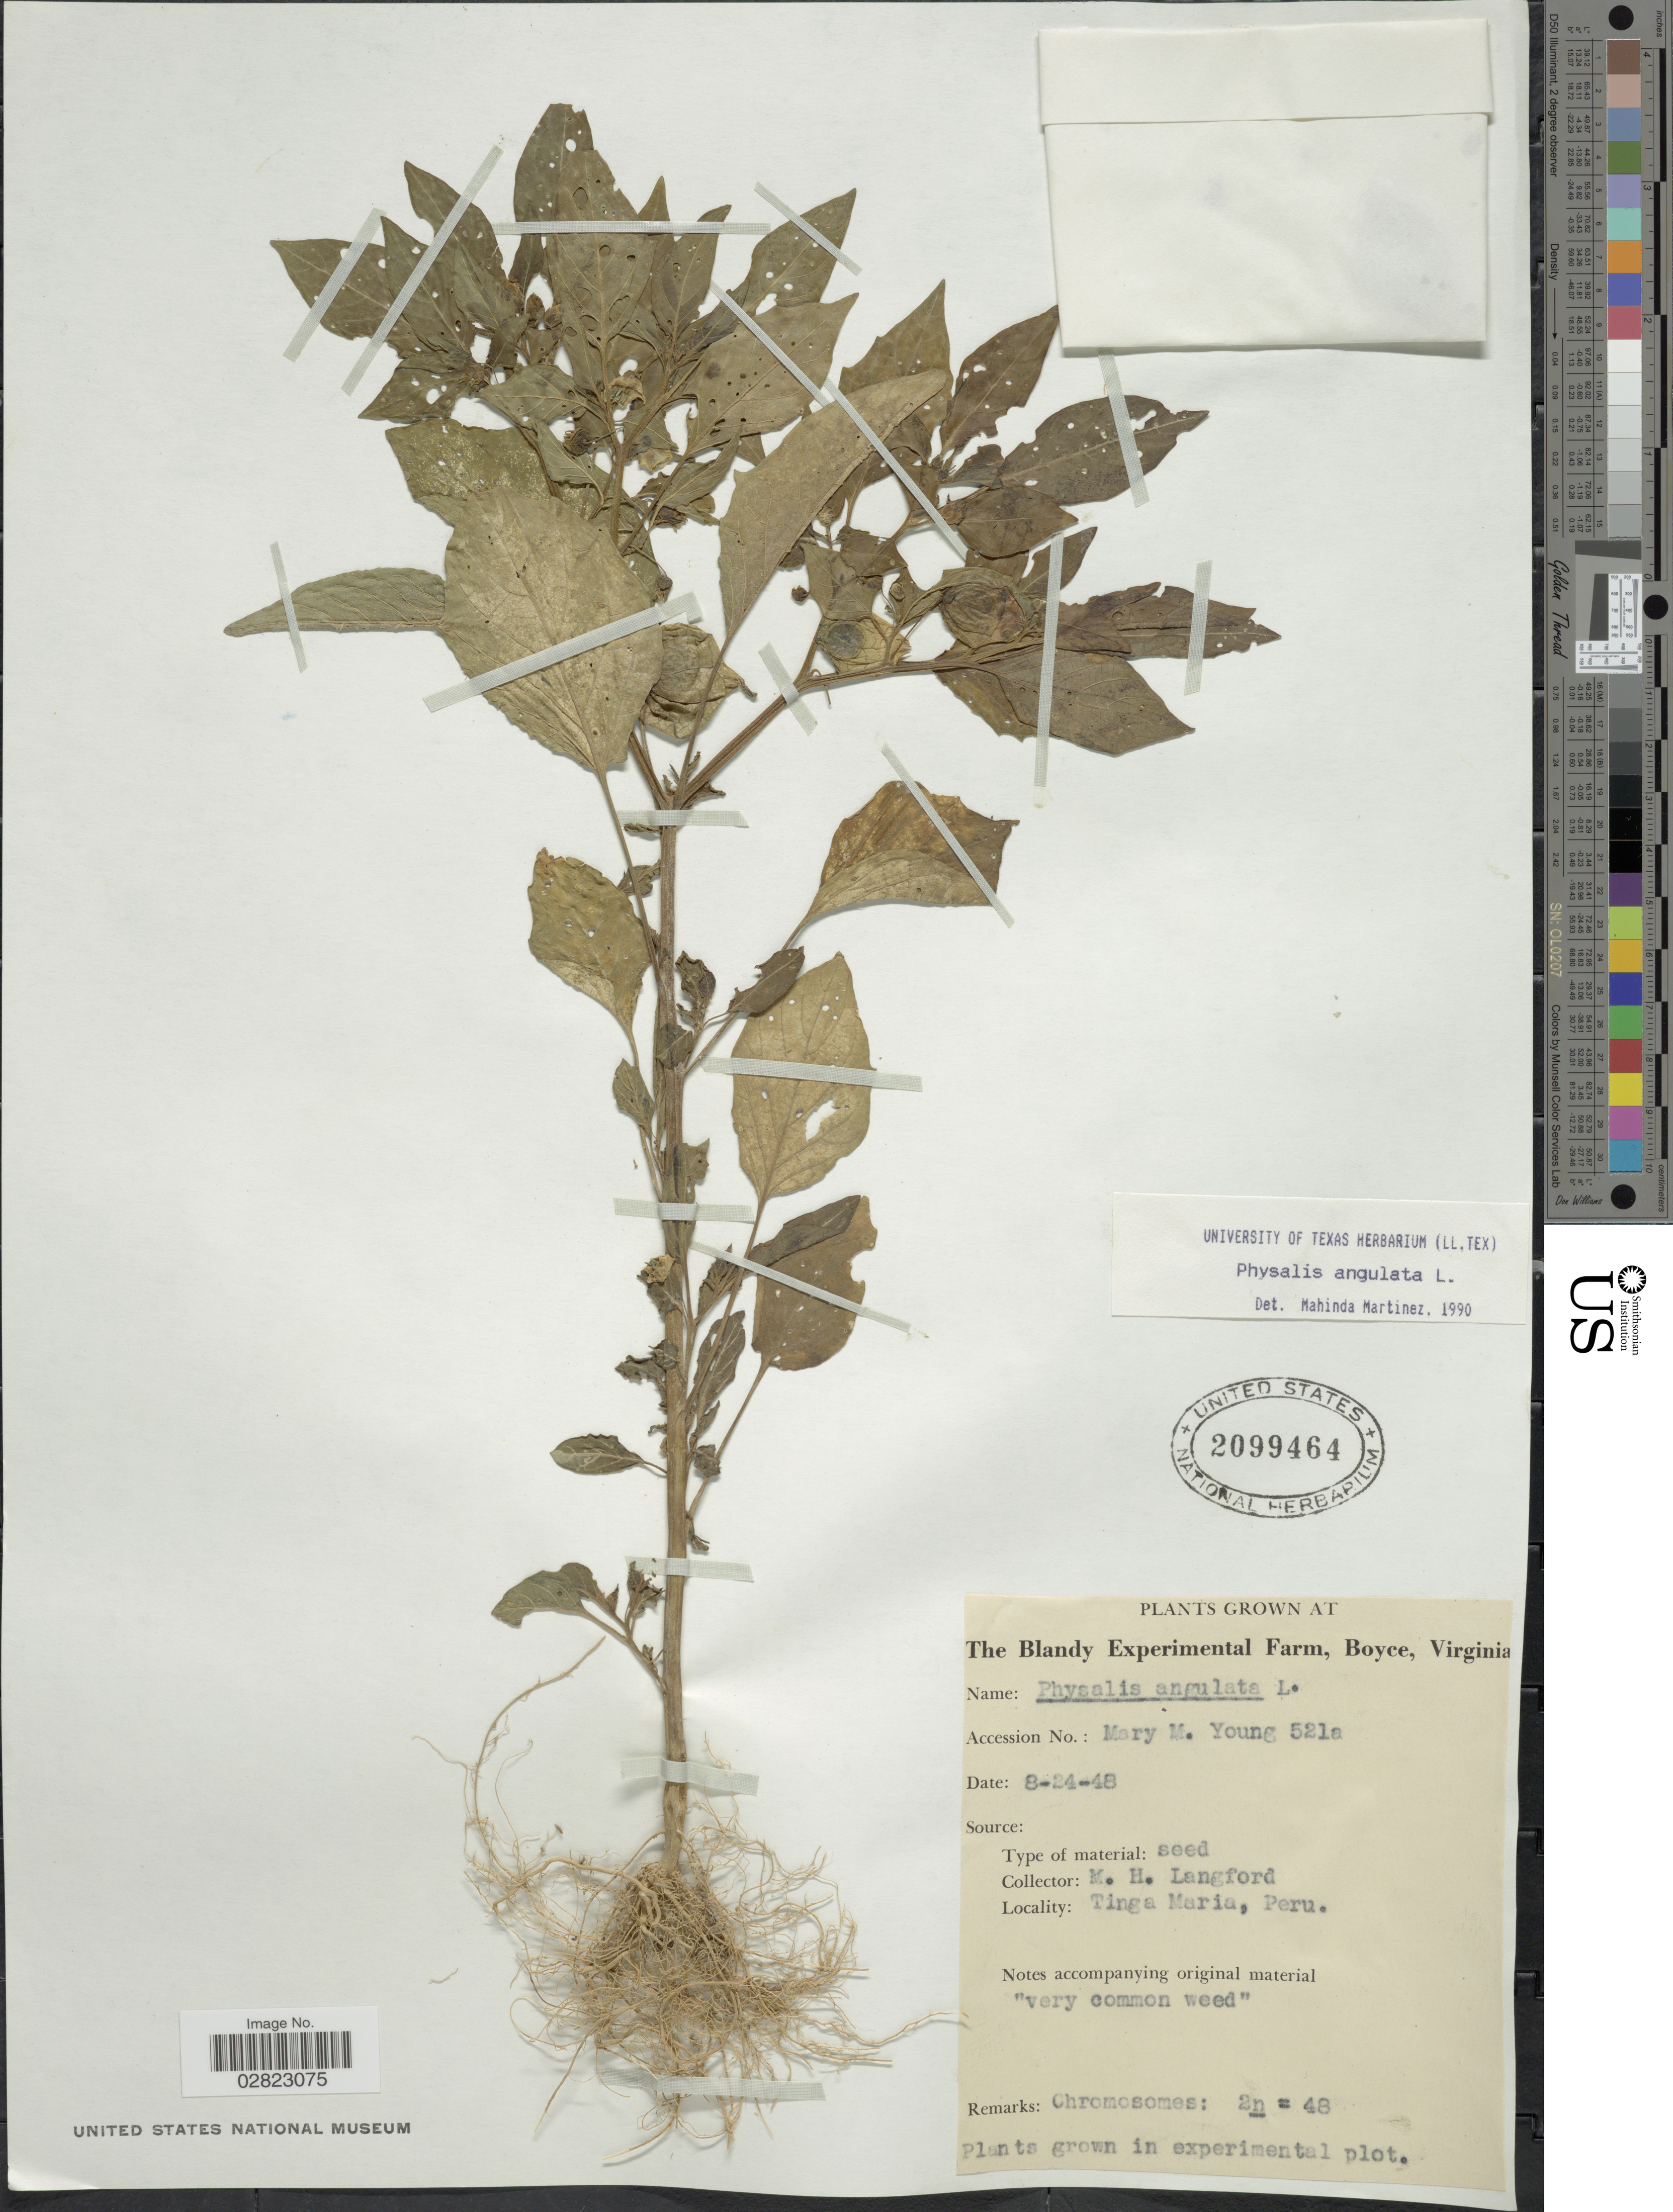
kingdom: Plantae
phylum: Tracheophyta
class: Magnoliopsida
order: Solanales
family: Solanaceae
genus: Physalis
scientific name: Physalis angulata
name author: L.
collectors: M. Langford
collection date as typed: Transcribed d/m/y: 24/8/48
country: United States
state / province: Virginia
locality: The Blandy Experimental Farm, Boyce. In experimental plot.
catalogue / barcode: US 2099464